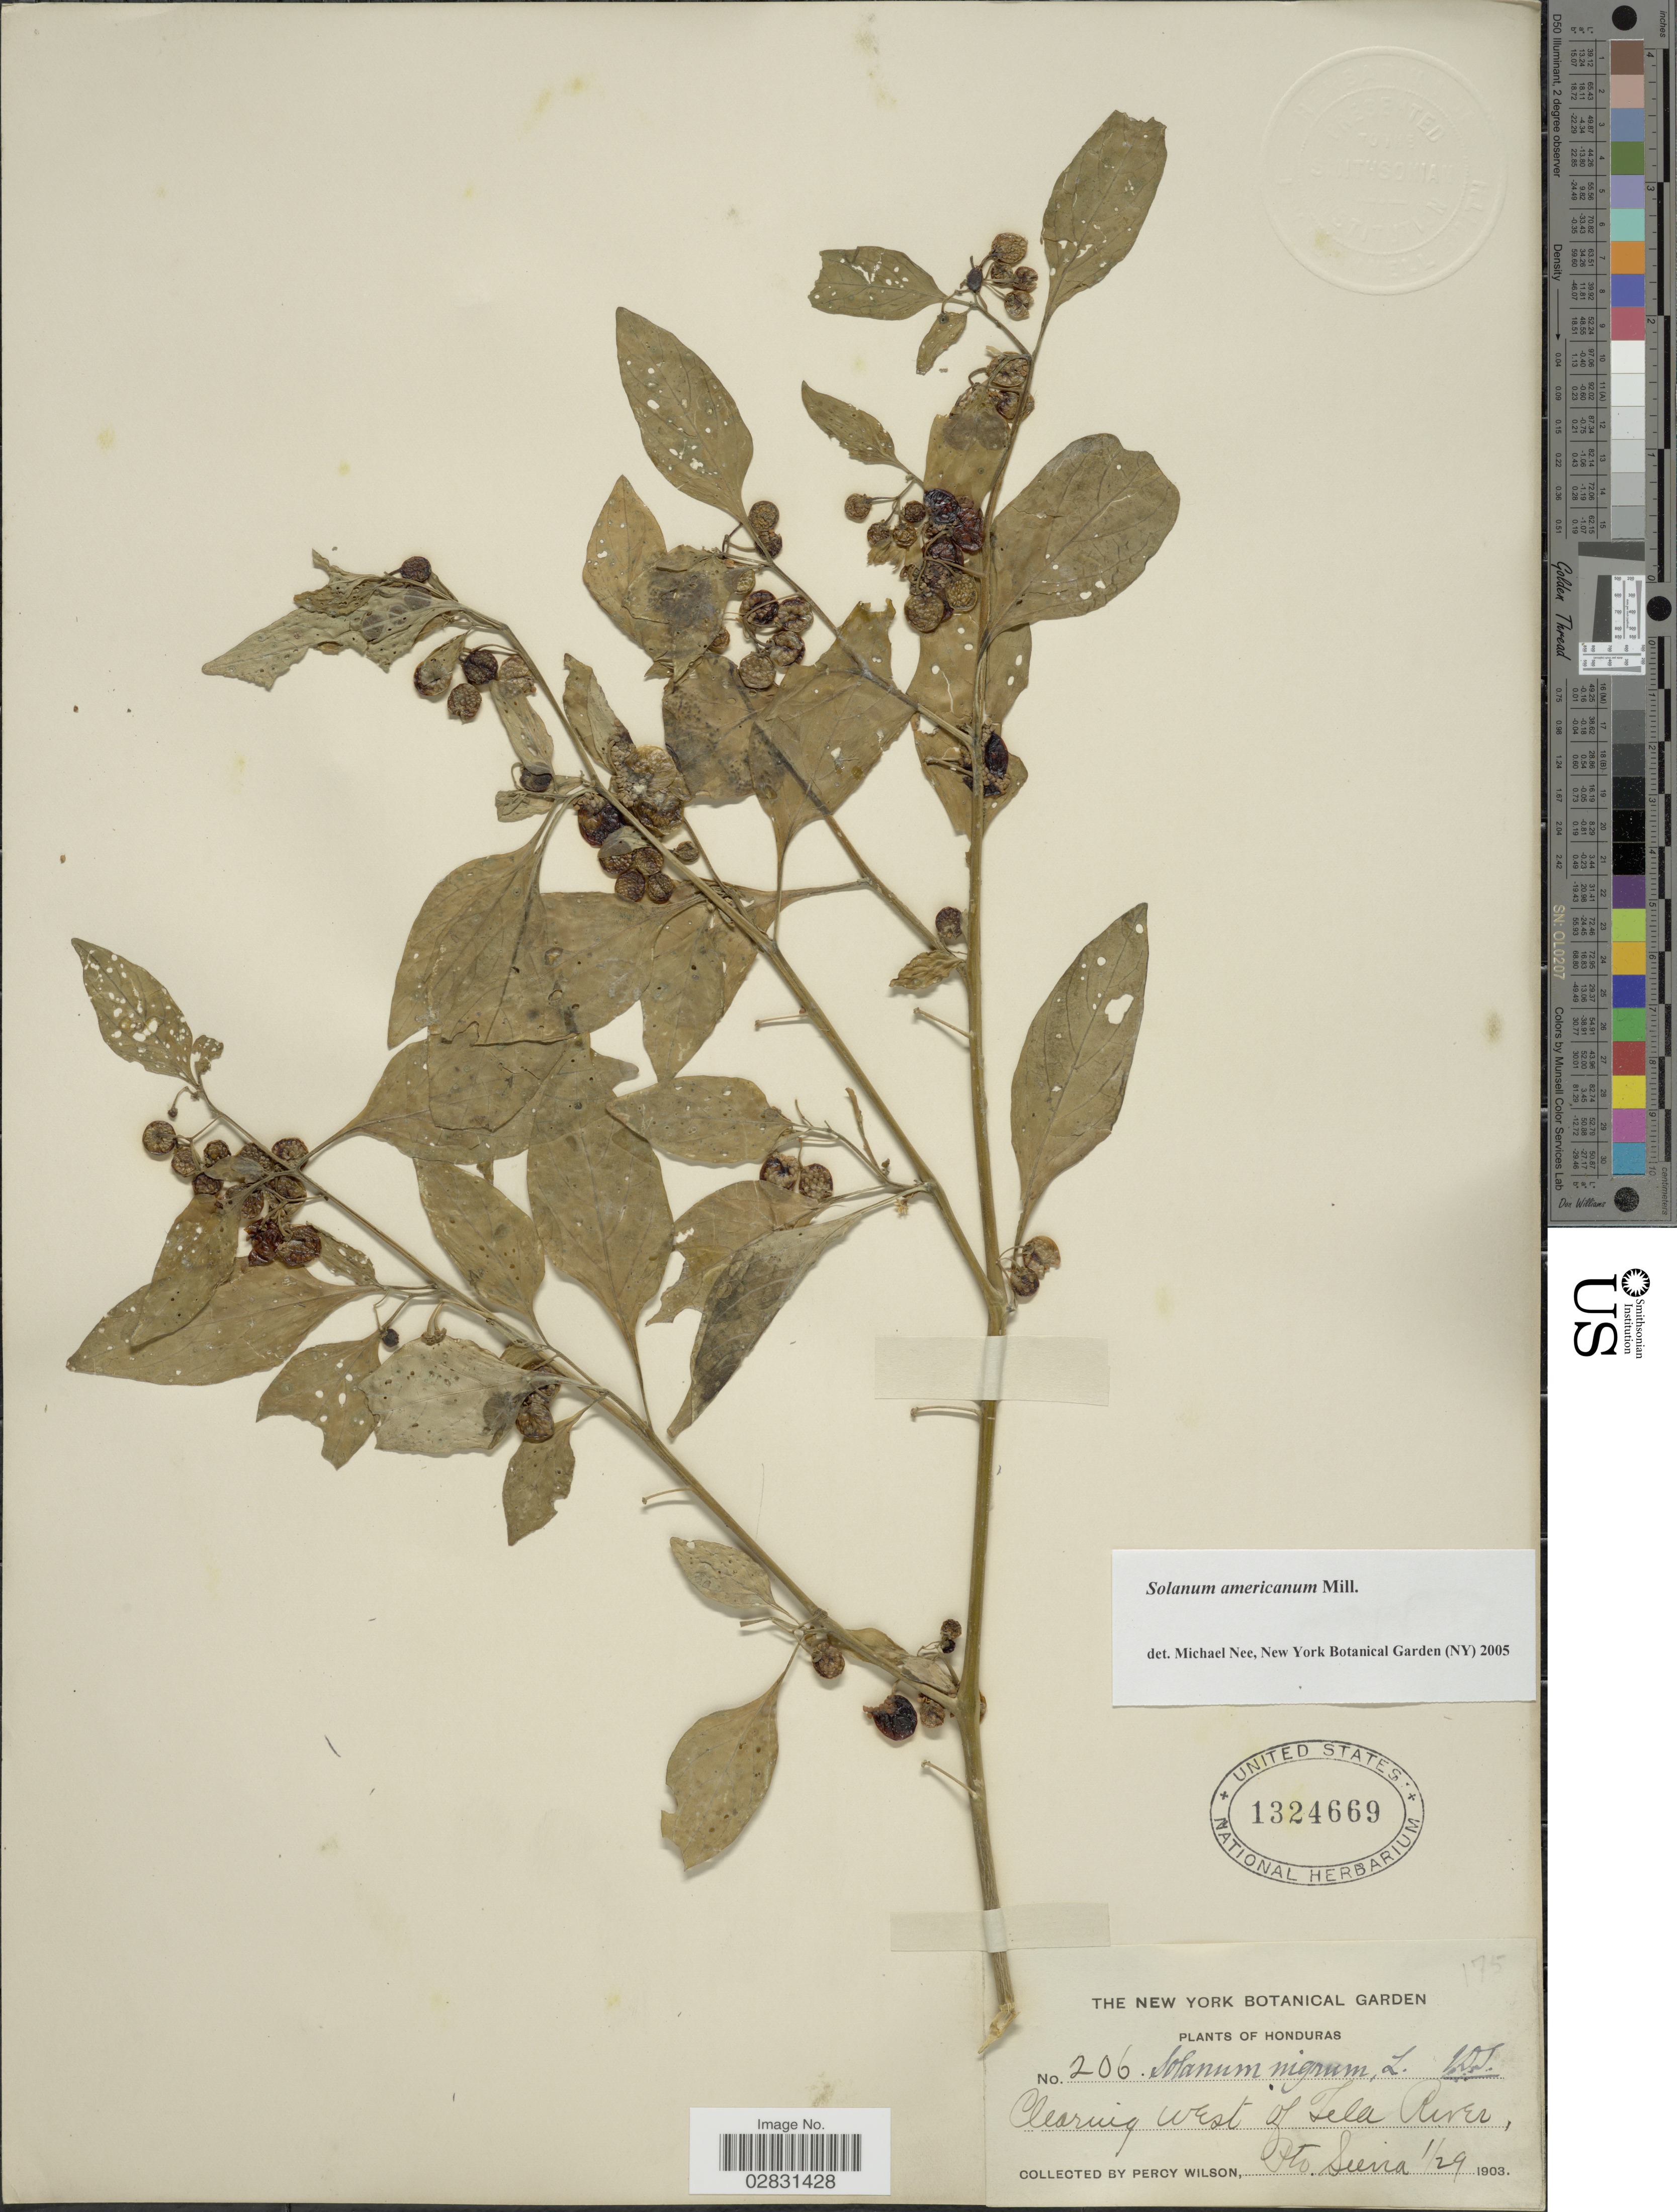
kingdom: Plantae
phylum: Tracheophyta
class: Magnoliopsida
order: Solanales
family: Solanaceae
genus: Solanum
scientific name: Solanum americanum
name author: Mill.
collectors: P. Wilson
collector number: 206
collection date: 1903-01-29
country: Honduras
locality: Clearing west of Tela River, Pto. Sierra.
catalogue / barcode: US 1324669